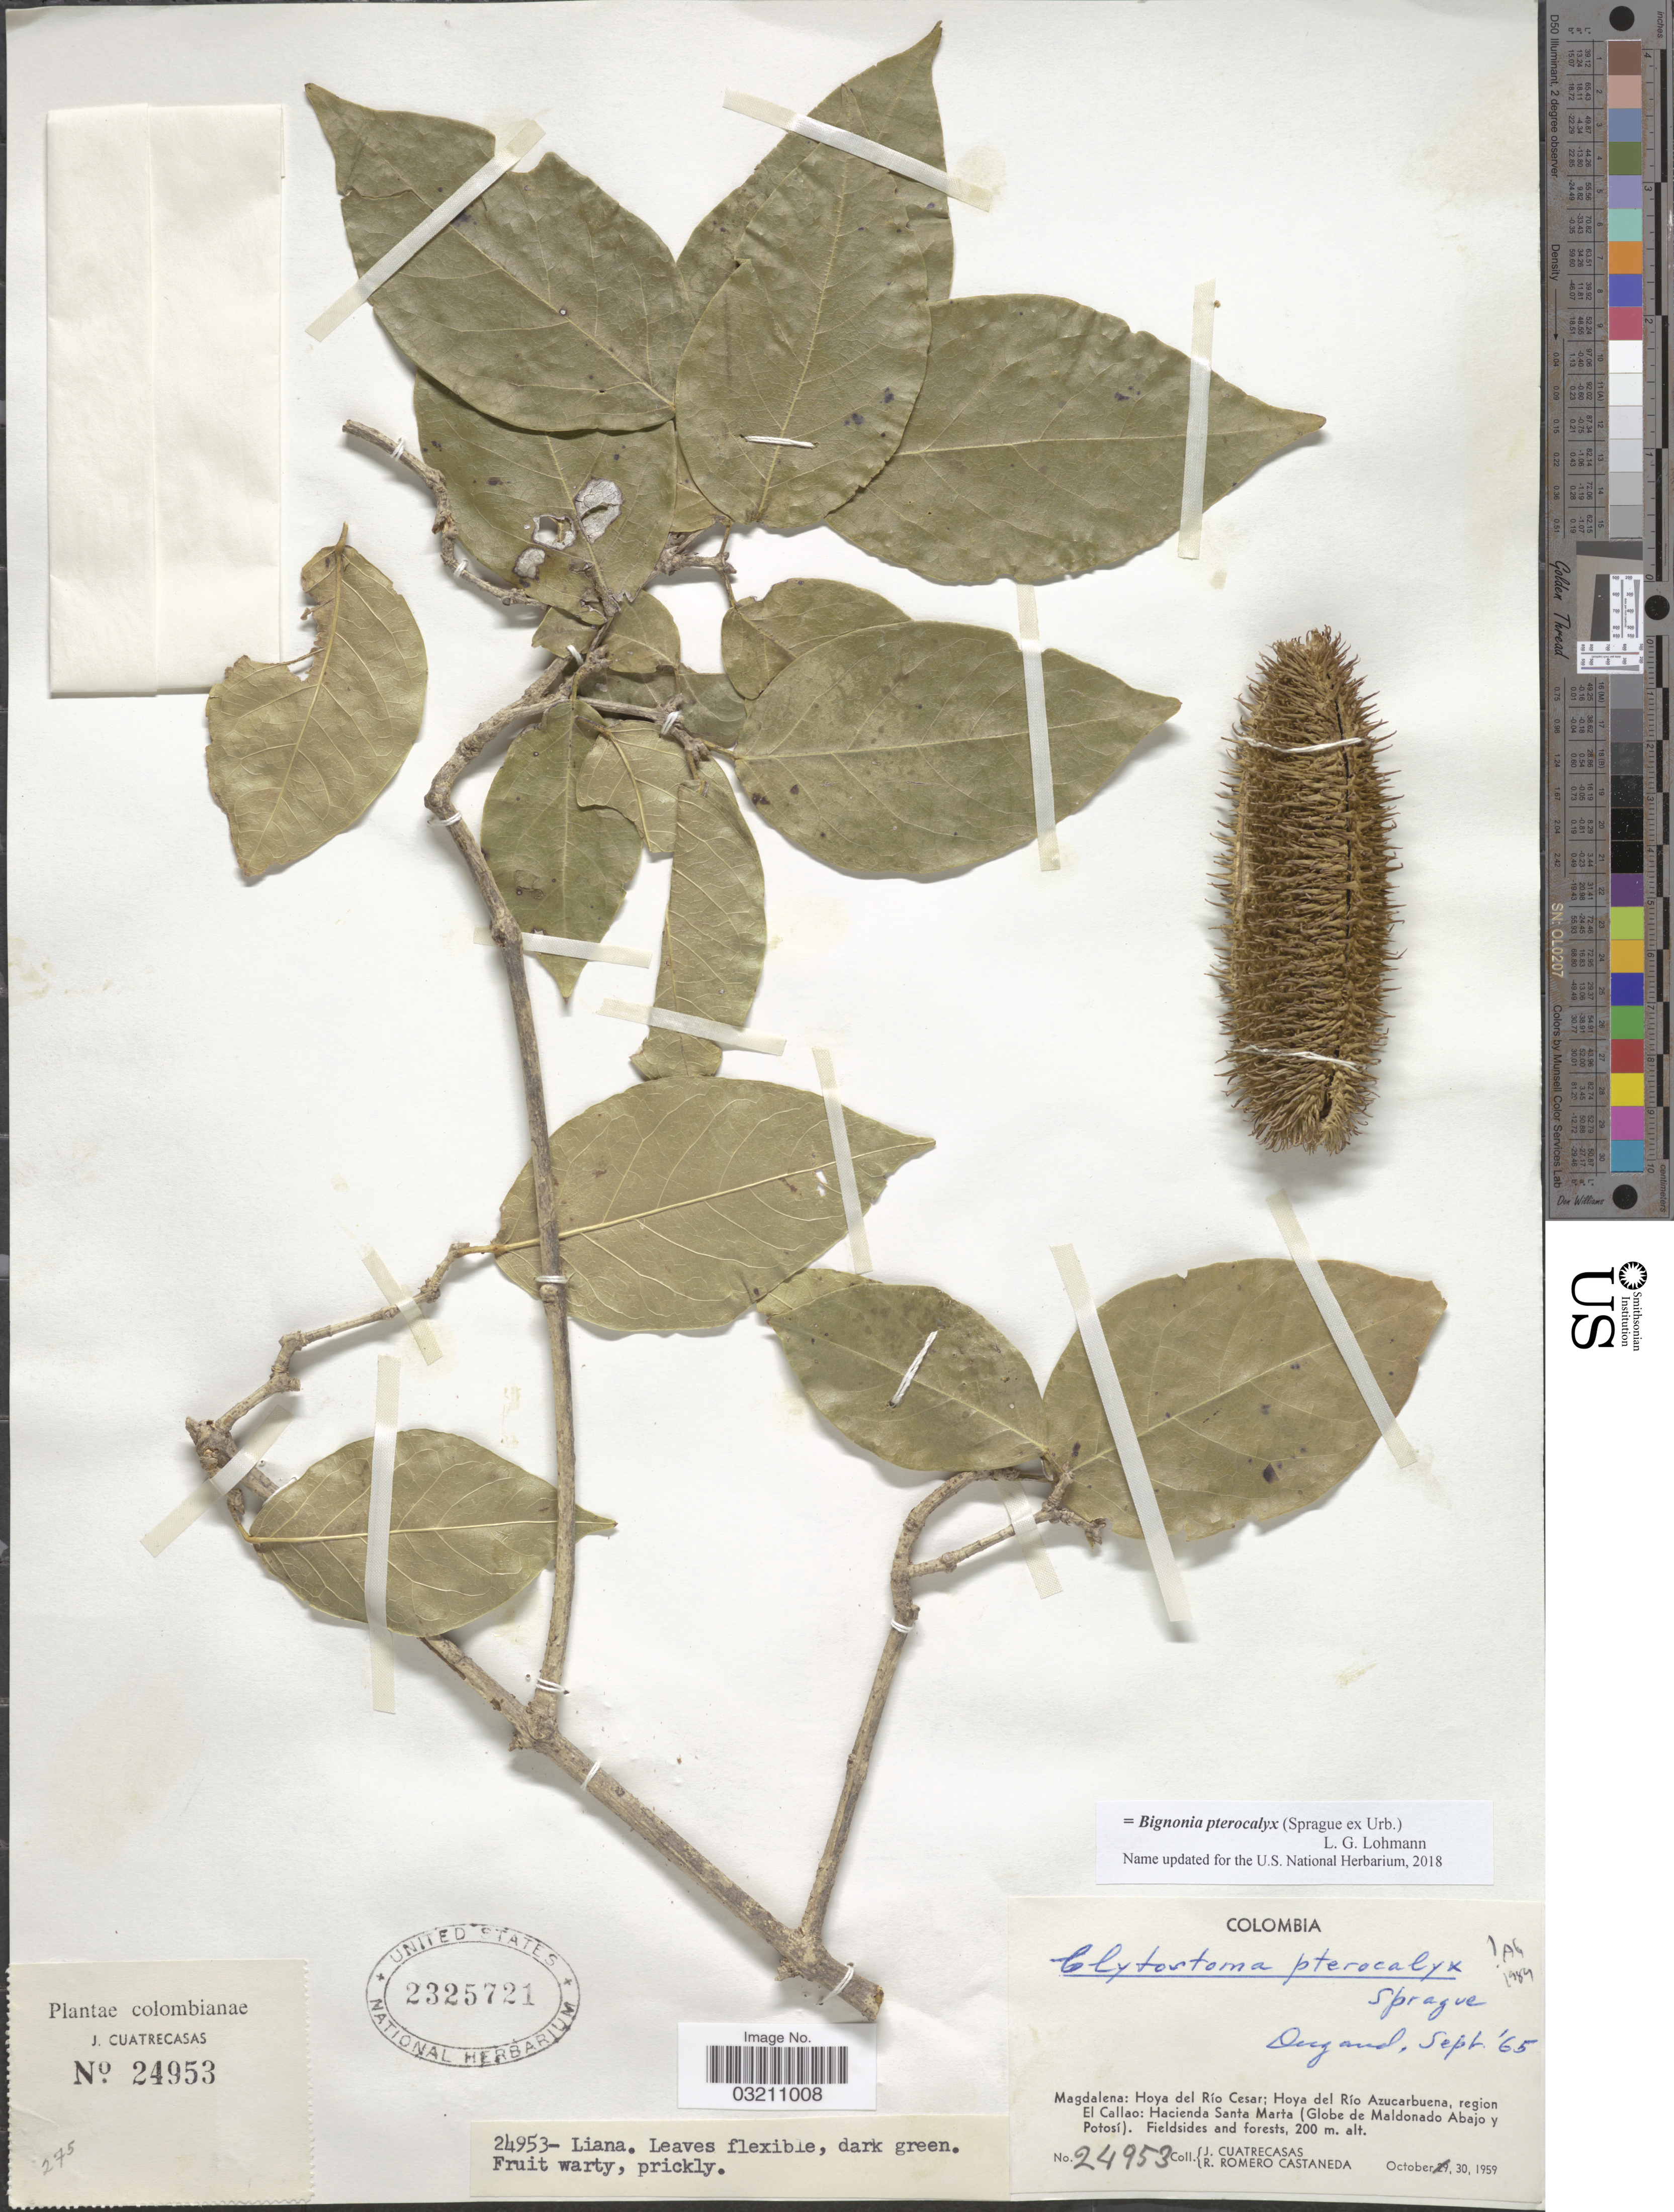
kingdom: Plantae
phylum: Tracheophyta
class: Magnoliopsida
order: Lamiales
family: Bignoniaceae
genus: Bignonia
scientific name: Bignonia pterocalyx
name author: (Sprague ex Urb.) L.G. Lohmann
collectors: J. Cuatrecasas & R. Romero Castañeda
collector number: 24953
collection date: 1959-10-30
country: Colombia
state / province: Magdalena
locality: Hoya del Río Cesar; Hoya del Río Azucarbuena, region El Callao: Hacienda Santa Marta (Globe de Maldonado Abajo y Potosí).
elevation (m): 200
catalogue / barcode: US 2325721